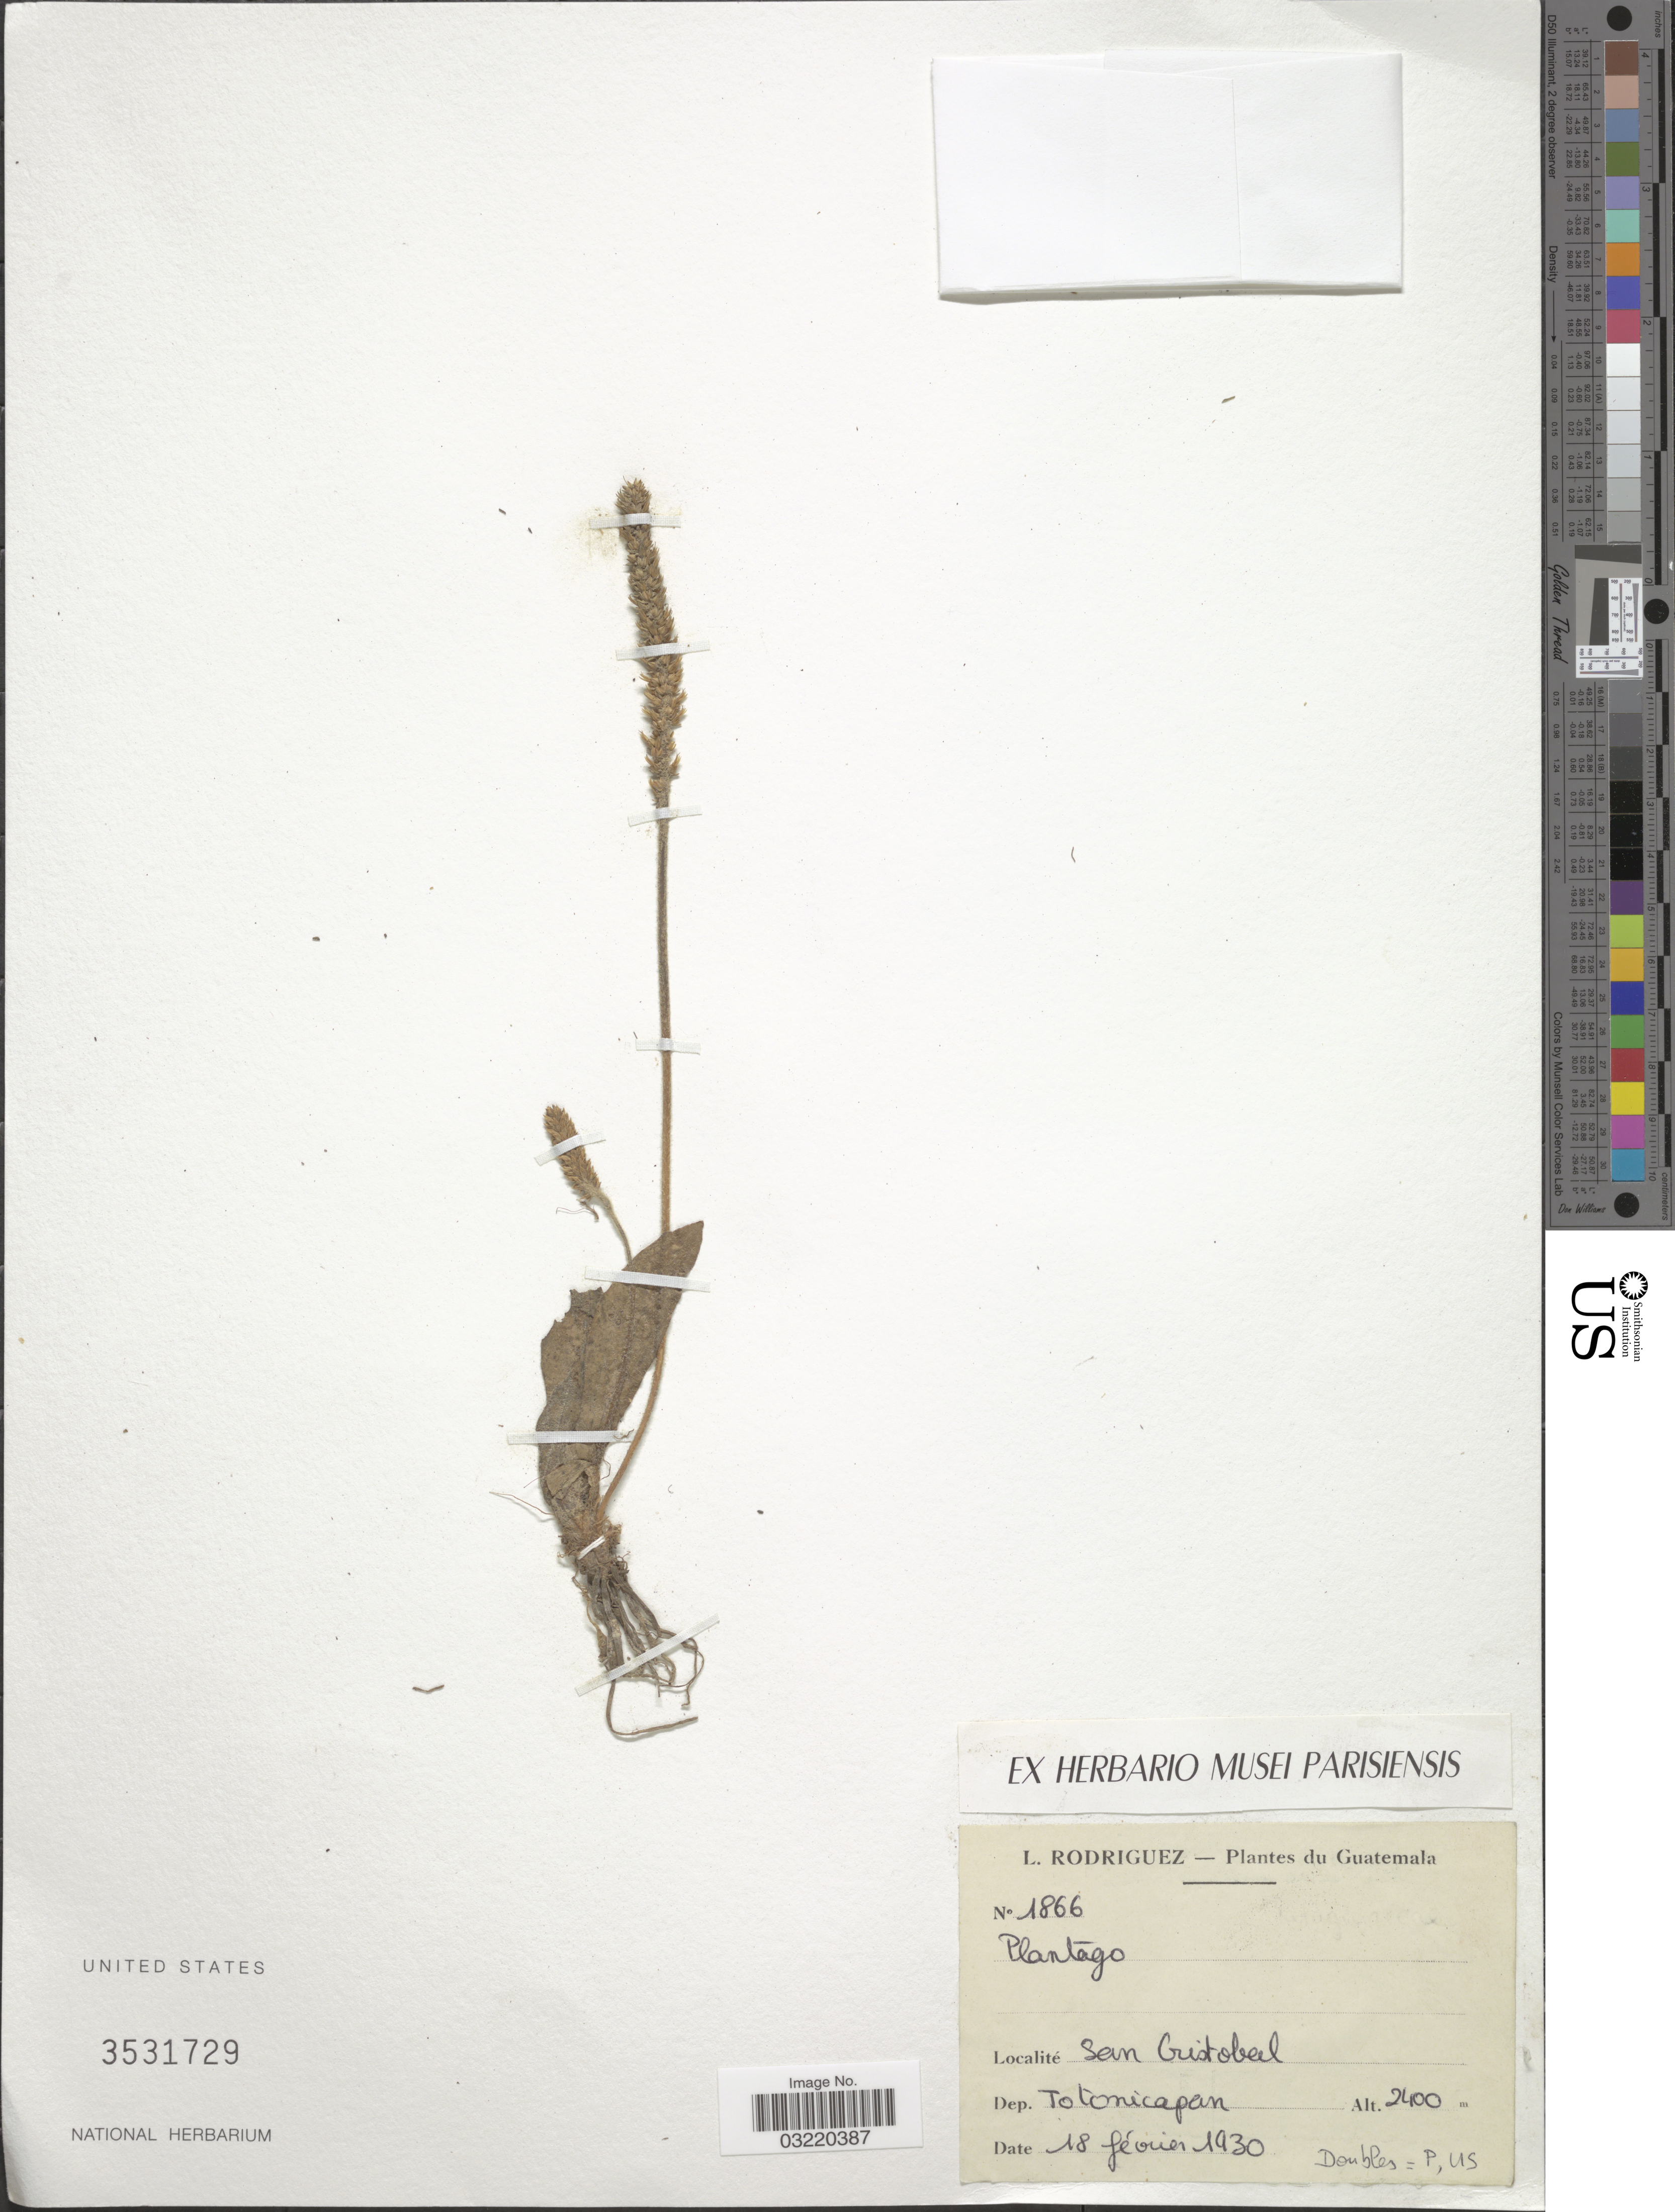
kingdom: Plantae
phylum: Tracheophyta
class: Magnoliopsida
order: Lamiales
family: Plantaginaceae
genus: Plantago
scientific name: Plantago sp.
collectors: L. Rodriguez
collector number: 1866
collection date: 1930-02-18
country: Guatemala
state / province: Totonicapan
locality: San Cristobal. Dep. Totonicapan.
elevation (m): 2400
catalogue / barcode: US 3531729